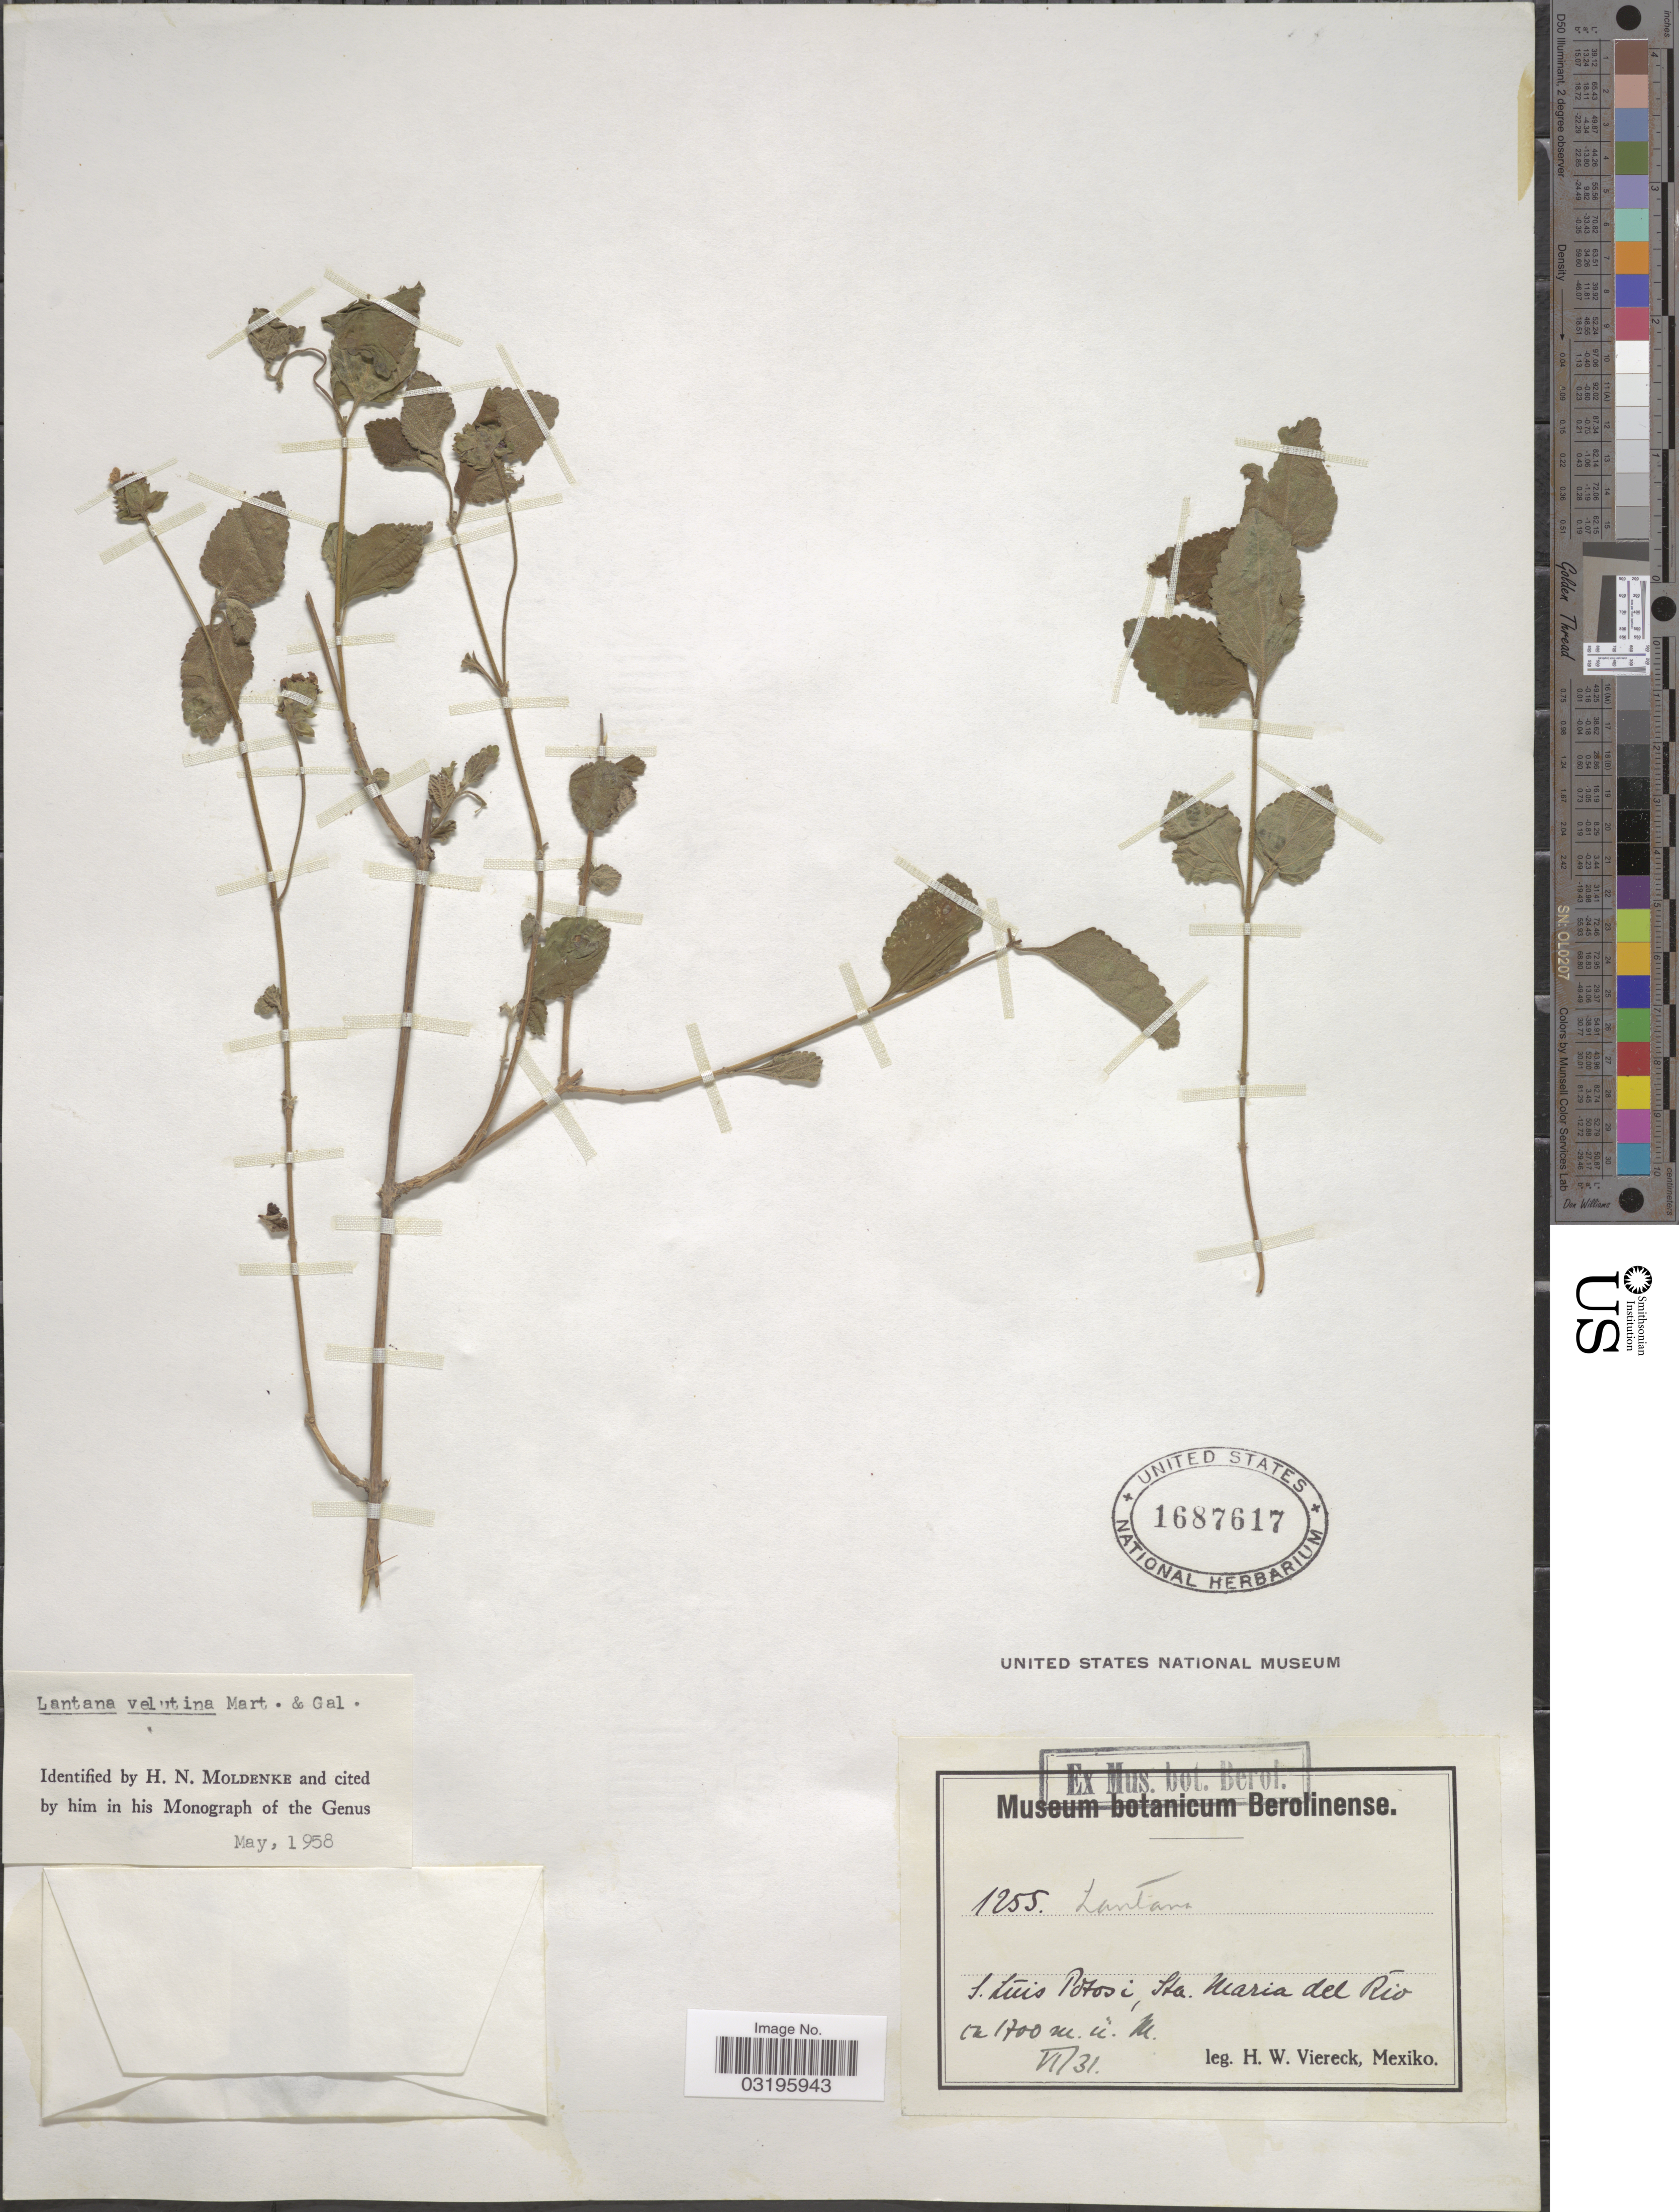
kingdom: Plantae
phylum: Tracheophyta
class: Magnoliopsida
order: Lamiales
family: Verbenaceae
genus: Lantana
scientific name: Lantana velutina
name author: M. Martens & Galeotti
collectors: H. W. Viereck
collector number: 1255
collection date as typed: Transcribed d/m/y: /6/31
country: Mexico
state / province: San Luis Potosí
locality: Sta. Maria del Río.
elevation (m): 1700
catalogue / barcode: US 1687617